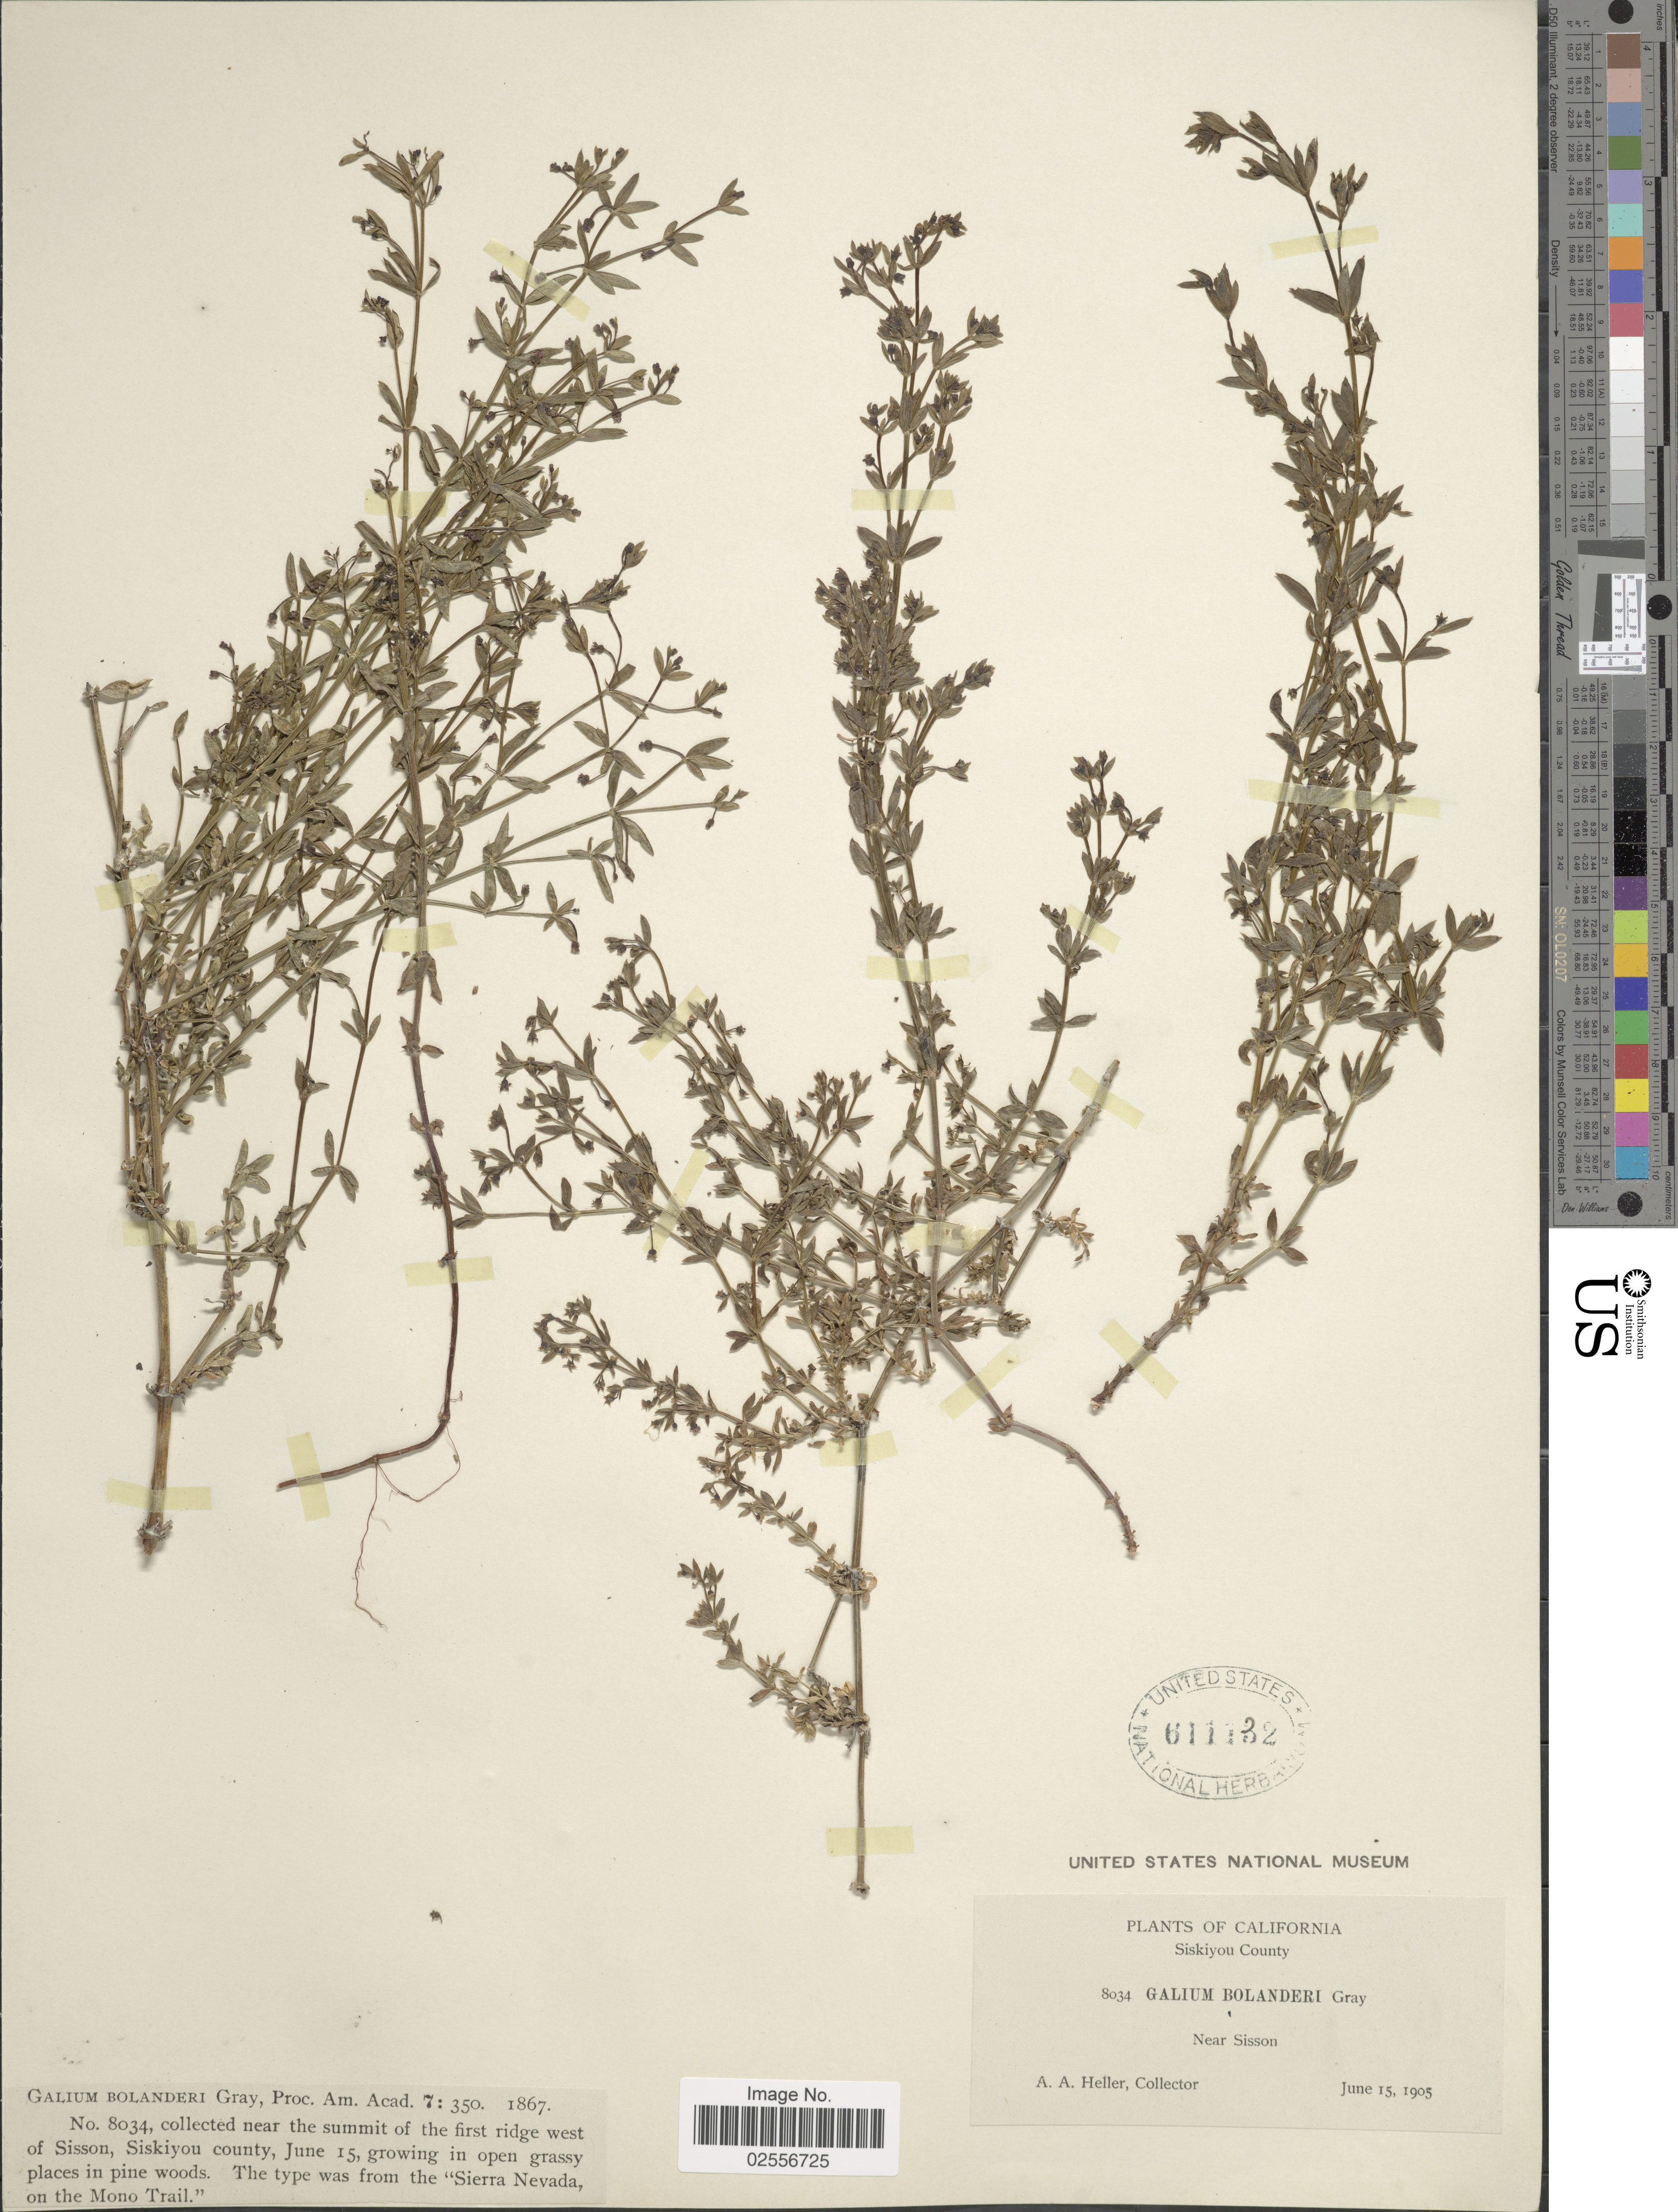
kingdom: Plantae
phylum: Tracheophyta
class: Magnoliopsida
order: Gentianales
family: Rubiaceae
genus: Galium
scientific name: Galium bolanderi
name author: A. Gray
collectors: A. A. Heller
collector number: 8034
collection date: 1905-06-15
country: United States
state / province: California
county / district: Siskiyou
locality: Near Sisson. Near the summit of the first ridge west of Sisson, Siskiyou County, in open grassy places in pine woods.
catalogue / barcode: US 611132